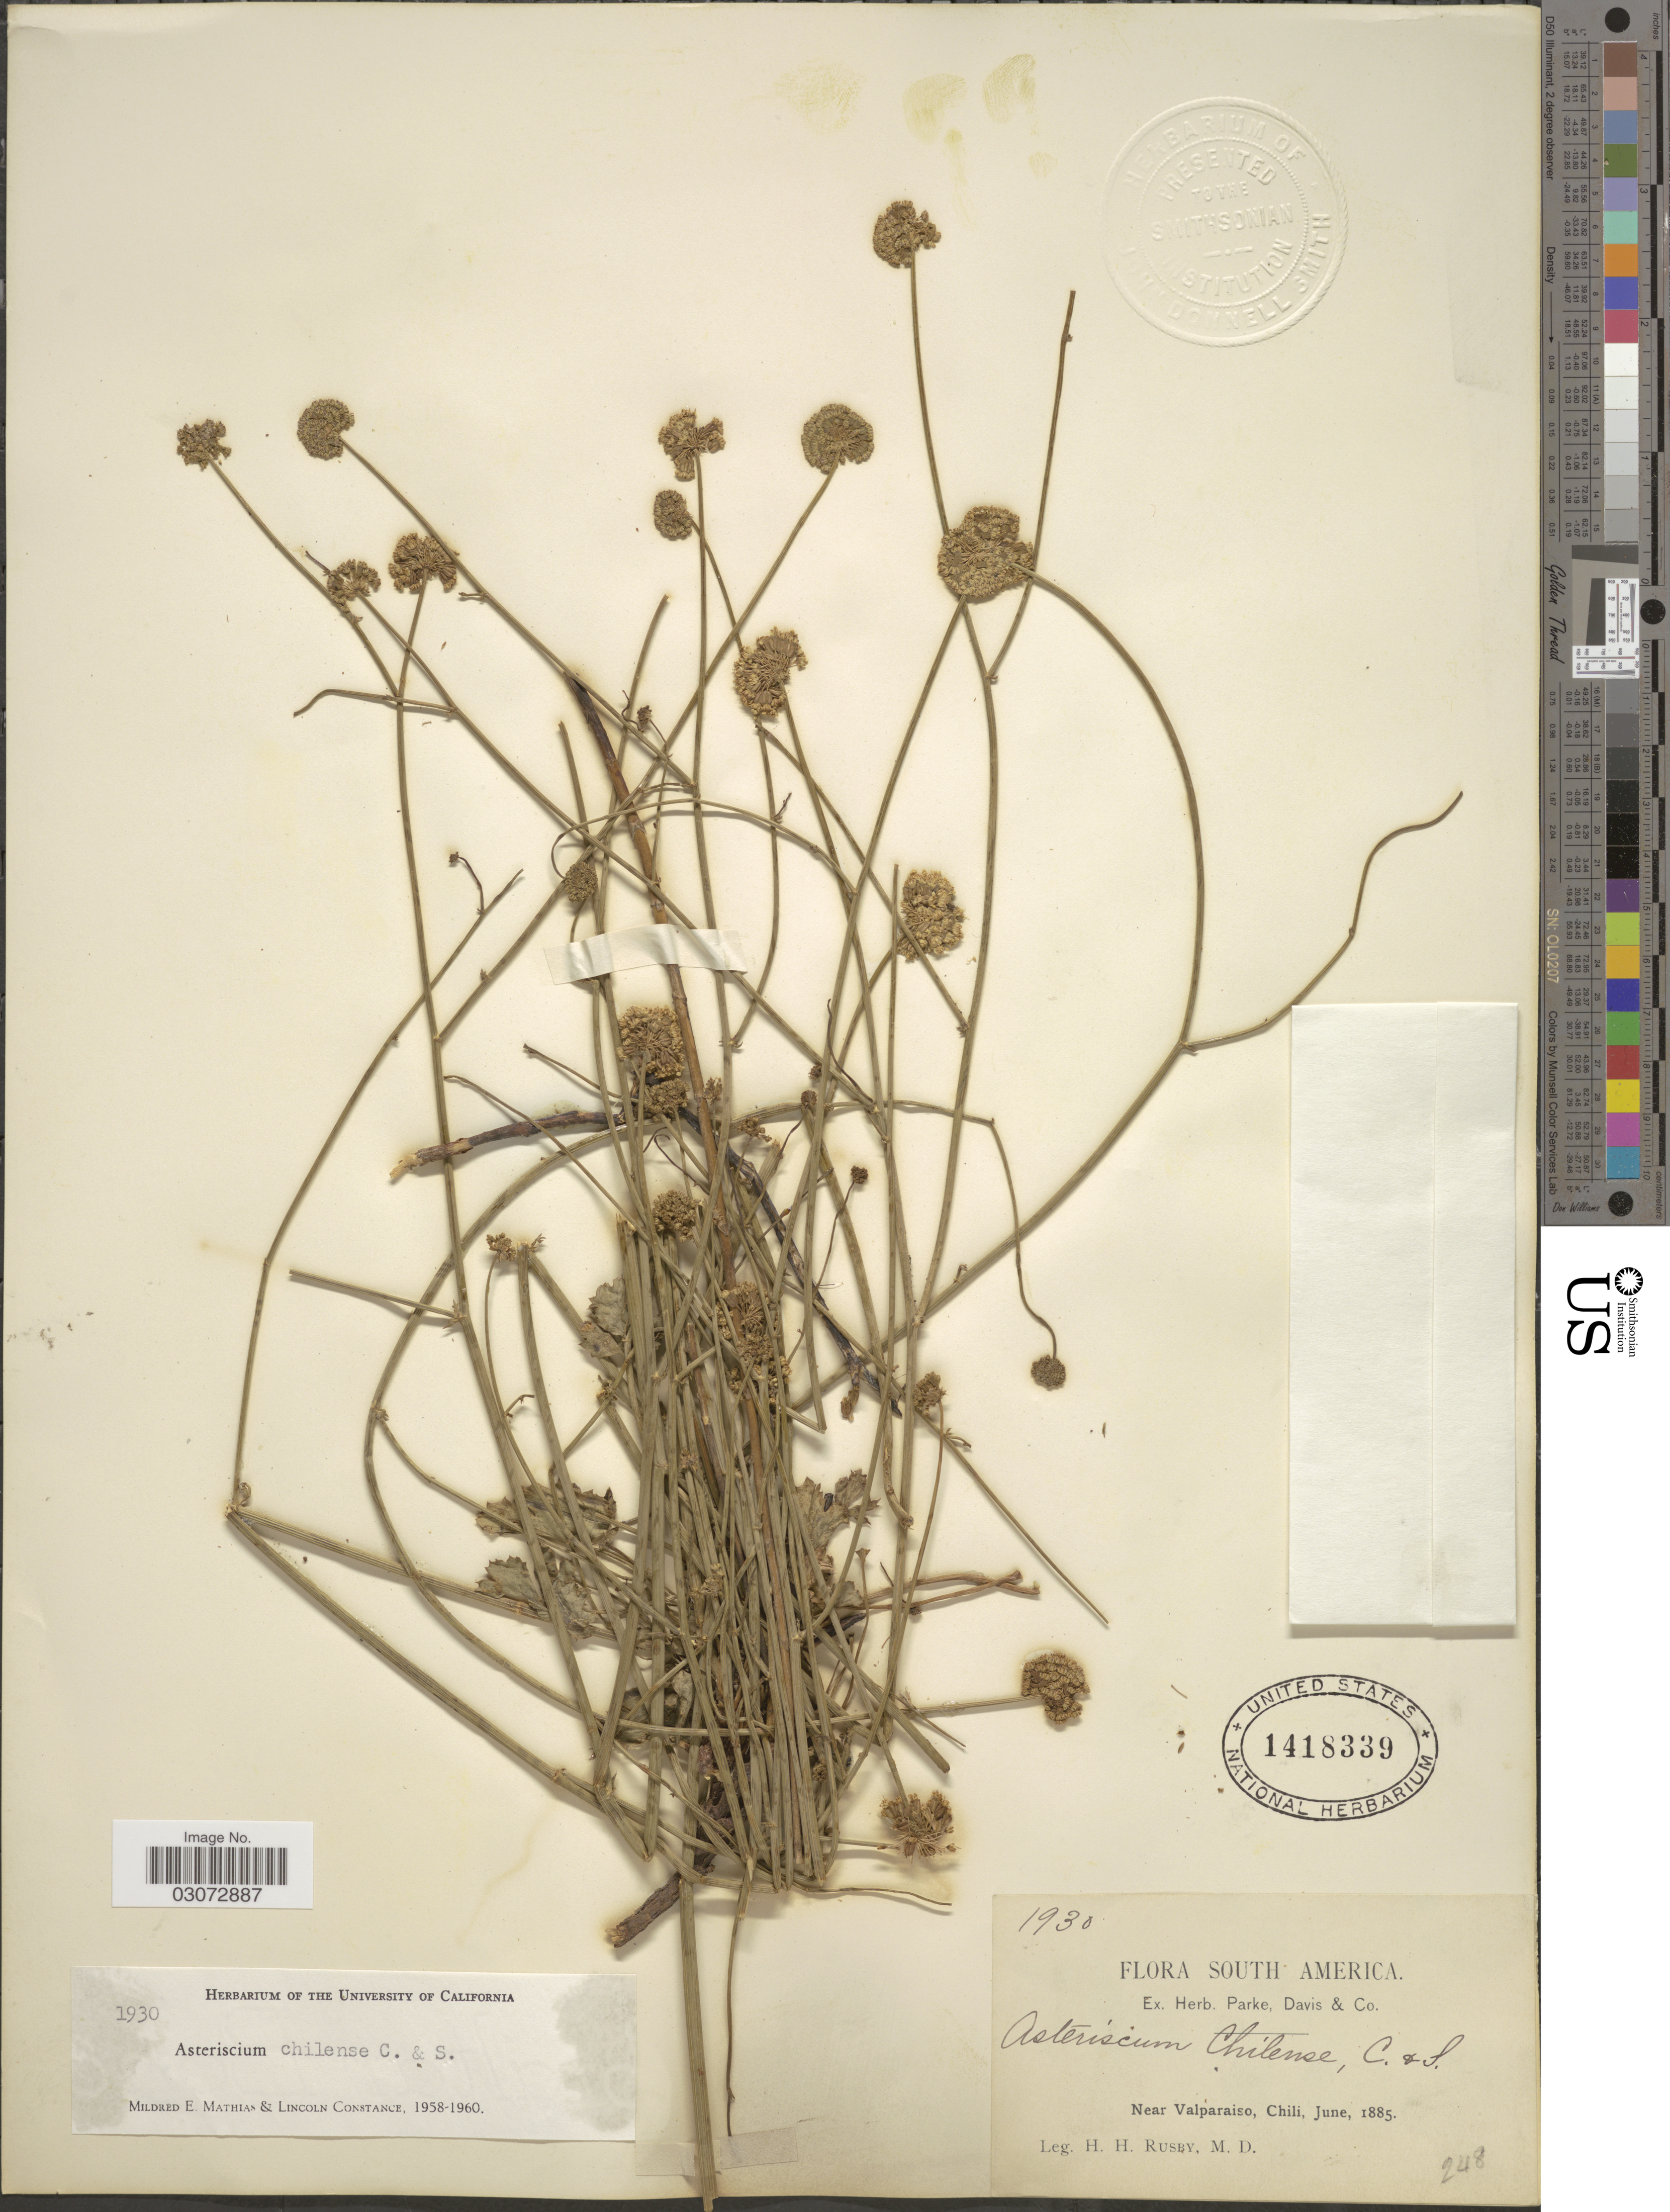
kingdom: Plantae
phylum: Tracheophyta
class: Magnoliopsida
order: Apiales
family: Apiaceae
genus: Asteriscium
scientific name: Asteriscium chilense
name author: Cham. & Schltdl.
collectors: H. H. Rusby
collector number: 1930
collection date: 1885-06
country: Chile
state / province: Valparaíso (V)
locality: Near Valparaiso.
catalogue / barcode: US 1418339